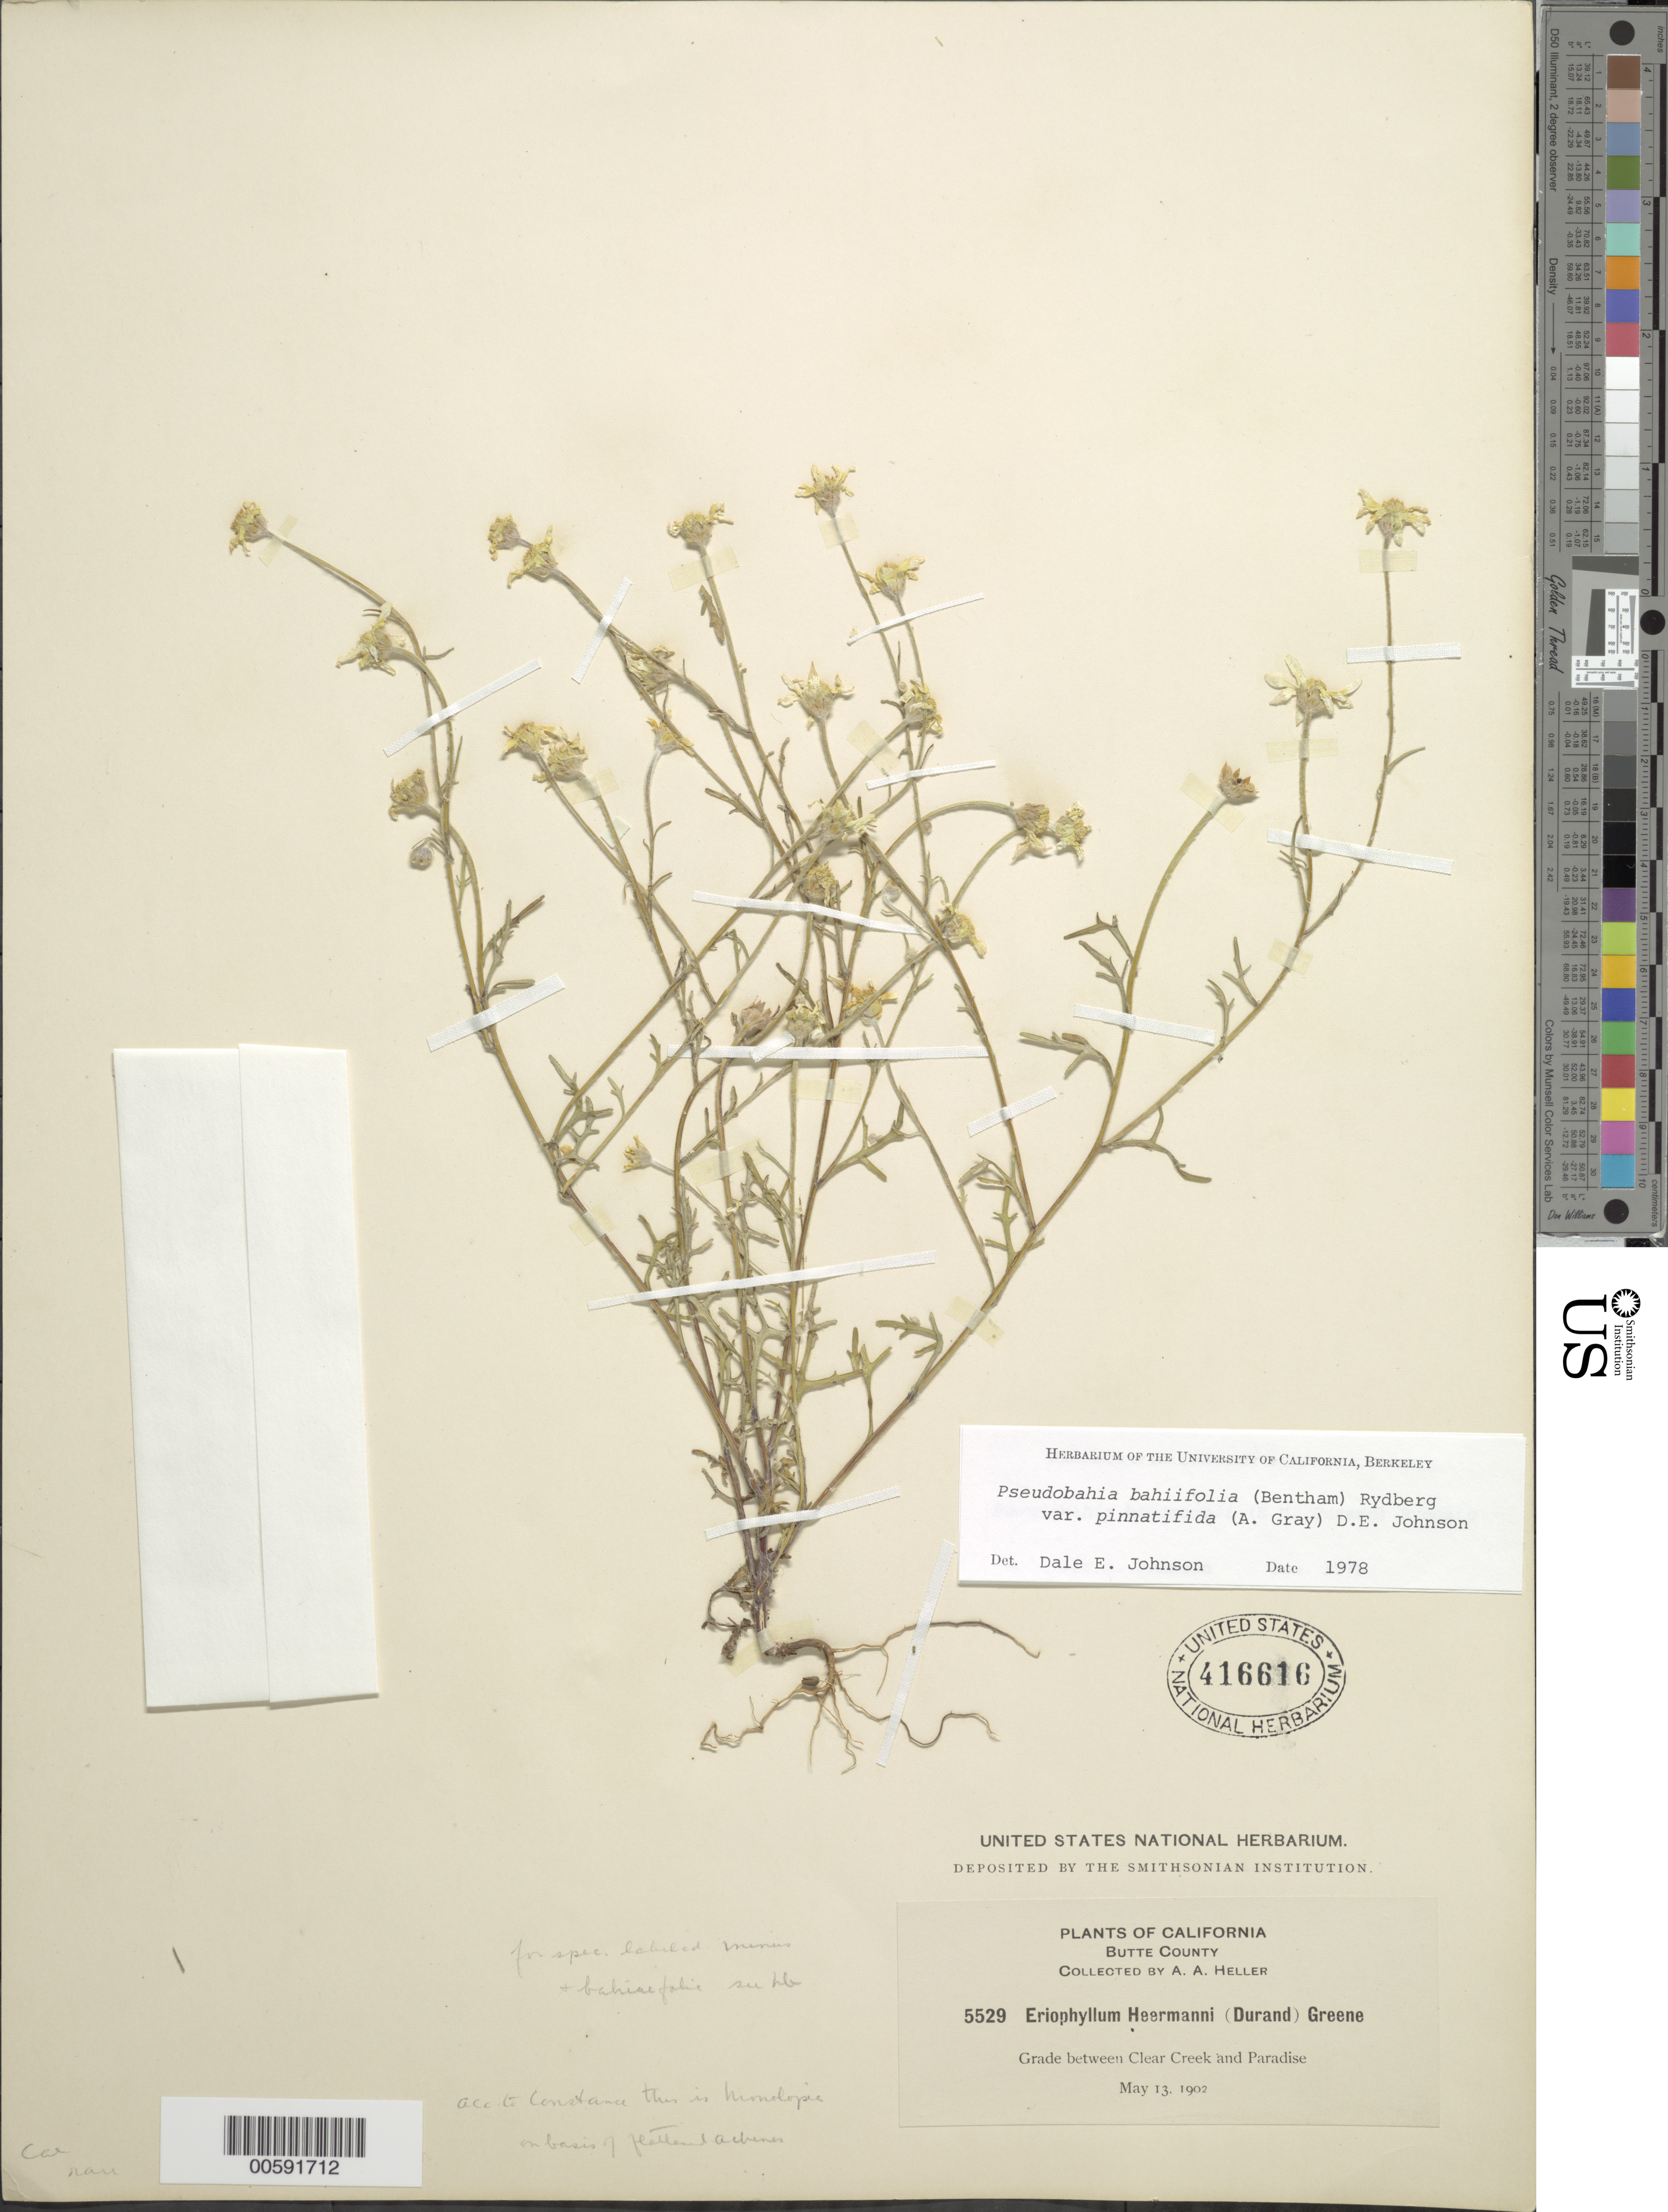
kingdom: Plantae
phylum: Tracheophyta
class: Magnoliopsida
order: Asterales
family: Asteraceae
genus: Pseudobahia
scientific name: Pseudobahia bahiifolia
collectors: A. A. Heller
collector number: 5529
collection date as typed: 13 May 1902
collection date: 1902-05-13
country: United States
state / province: California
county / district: Butte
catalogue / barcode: US 416616